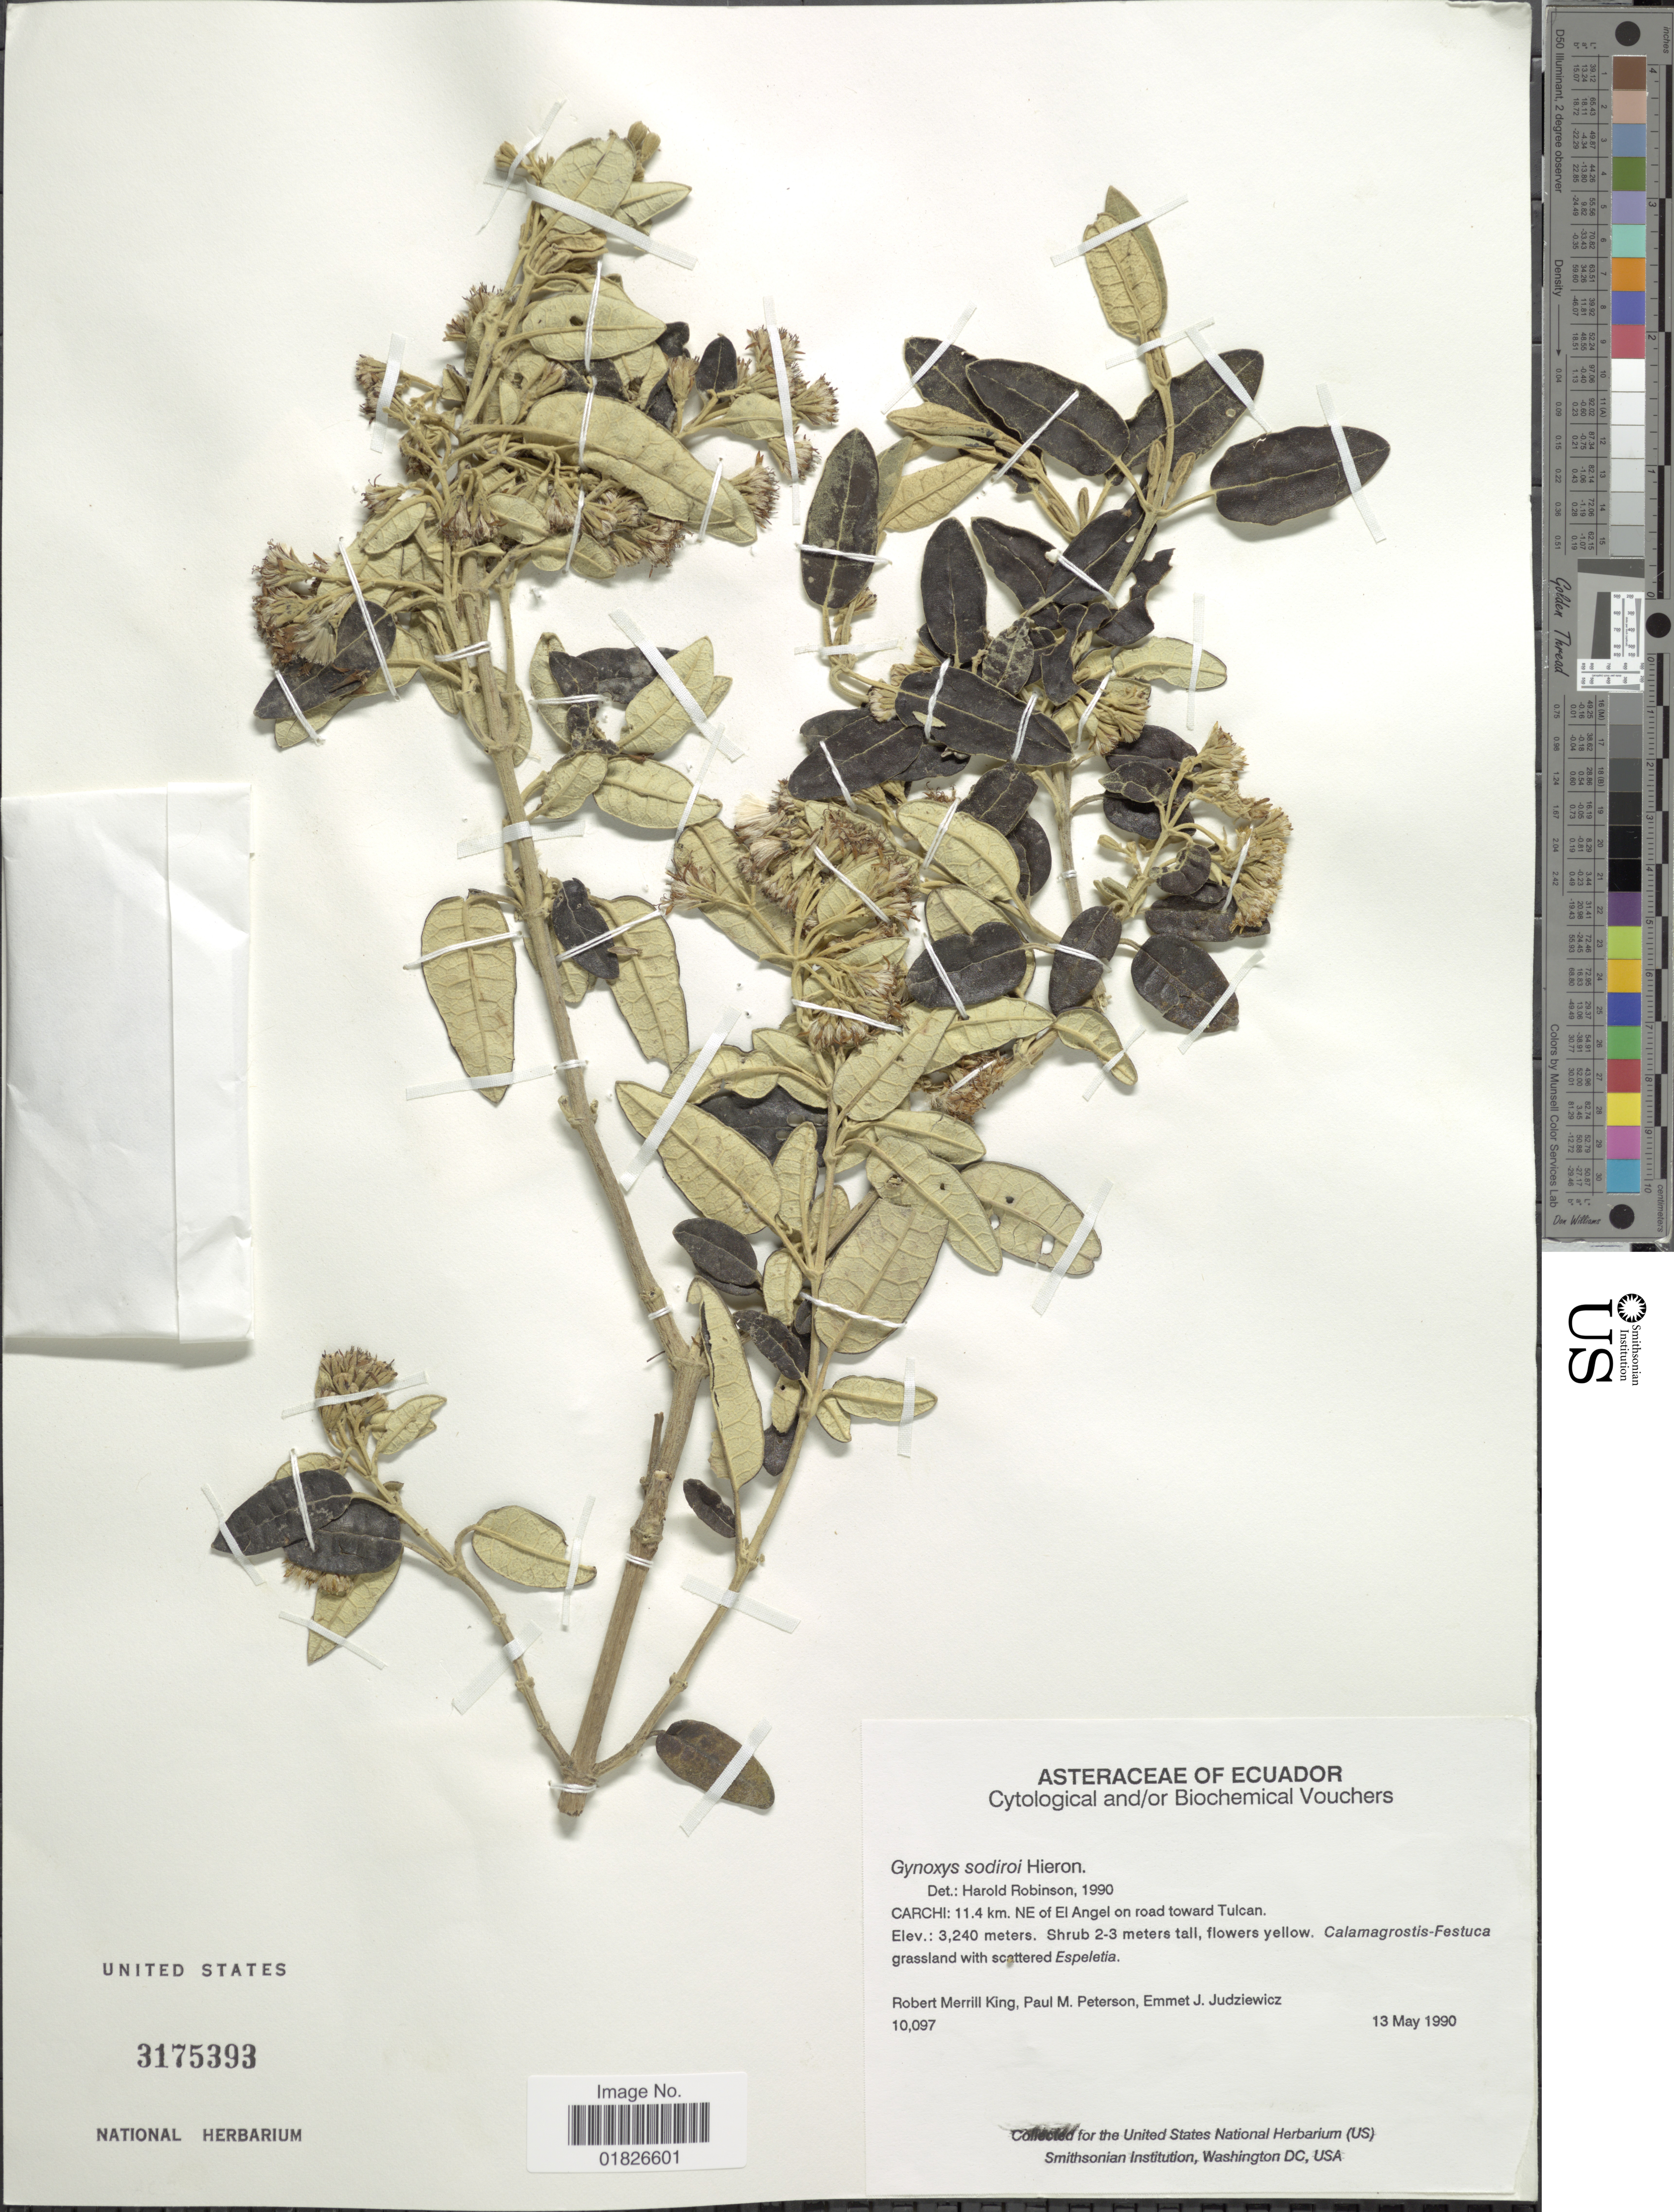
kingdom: Plantae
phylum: Tracheophyta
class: Magnoliopsida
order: Asterales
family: Asteraceae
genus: Gynoxys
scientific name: Gynoxys sodiroi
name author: Hieron.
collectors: R. M. King, P. M. Peterson & E. J. Judziewicz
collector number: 10097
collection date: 1990-05-13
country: Ecuador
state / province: Carchi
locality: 11.4 km NE of El Angel on road toward Tulcan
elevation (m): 3240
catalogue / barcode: US 3175393